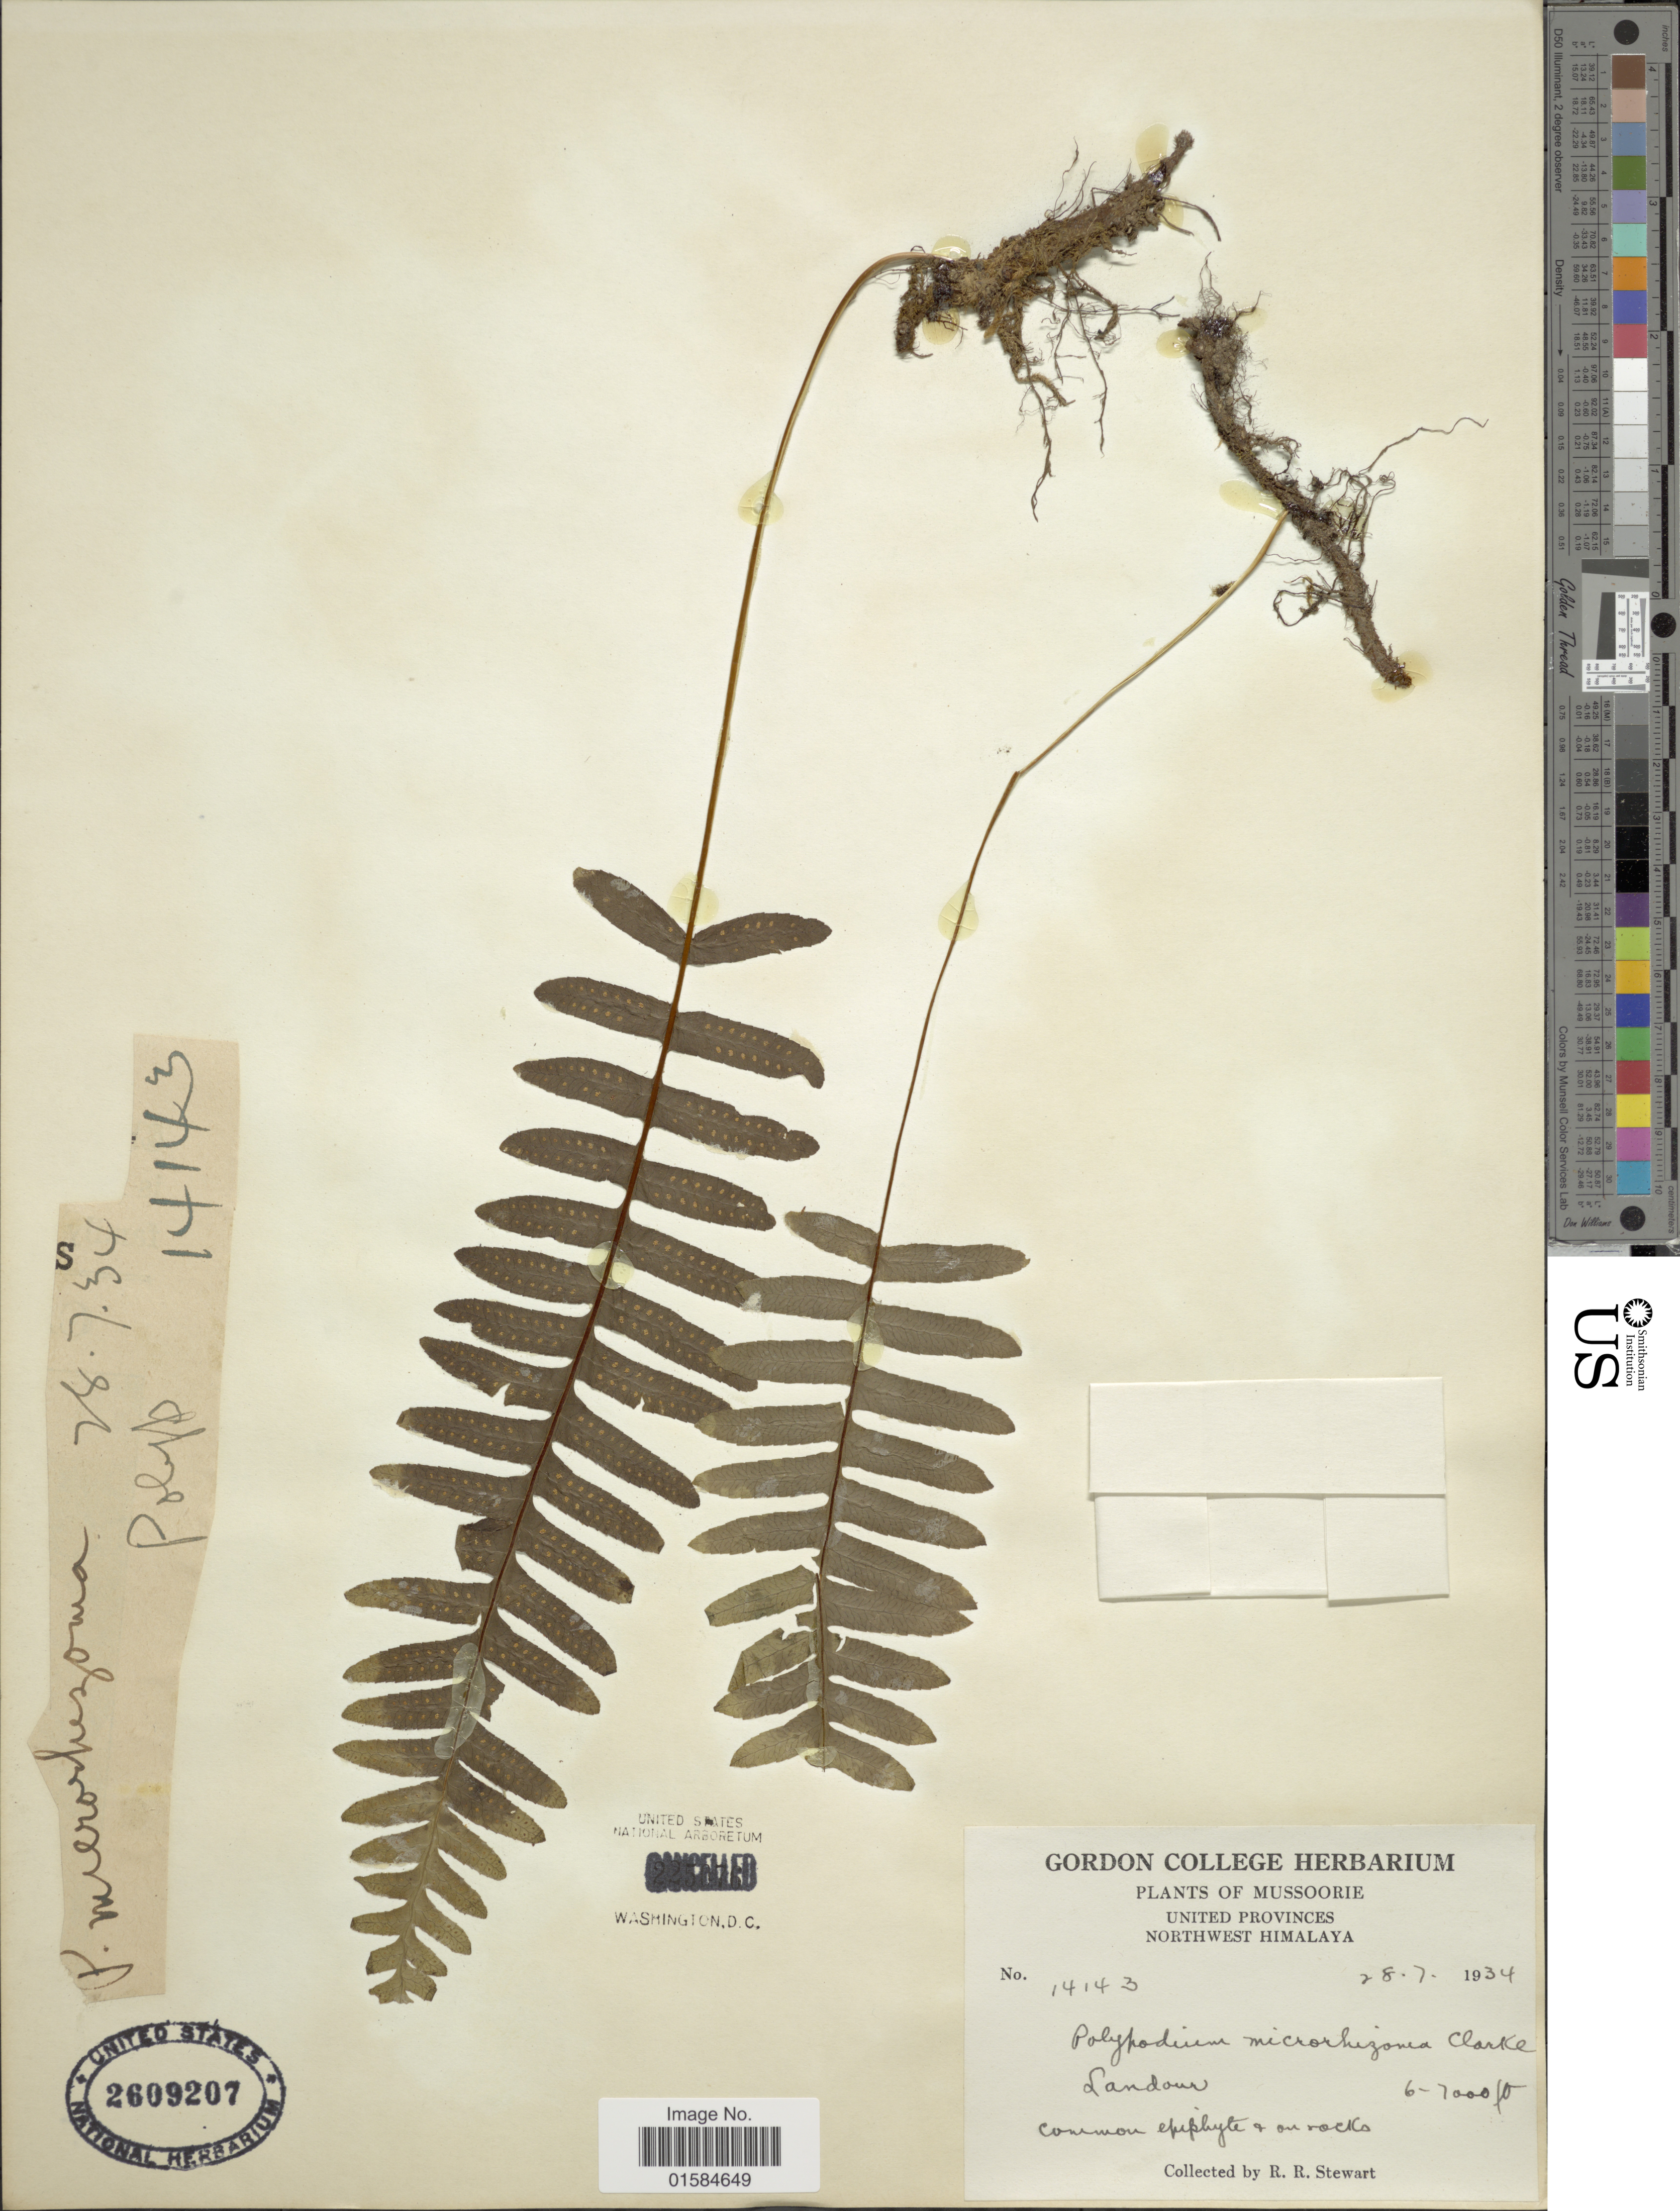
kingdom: Plantae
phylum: Tracheophyta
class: Polypodiopsida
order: Polypodiales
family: Polypodiaceae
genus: Goniophlebium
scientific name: Goniophlebium microrhizoma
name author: (C.B. Clarke) Bedd.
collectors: R. R. Stewart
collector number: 14143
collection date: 1934-07-28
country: India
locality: Mussoorie, United Provinces, Northwest Himalaya, Landour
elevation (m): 1829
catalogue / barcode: US 2609207